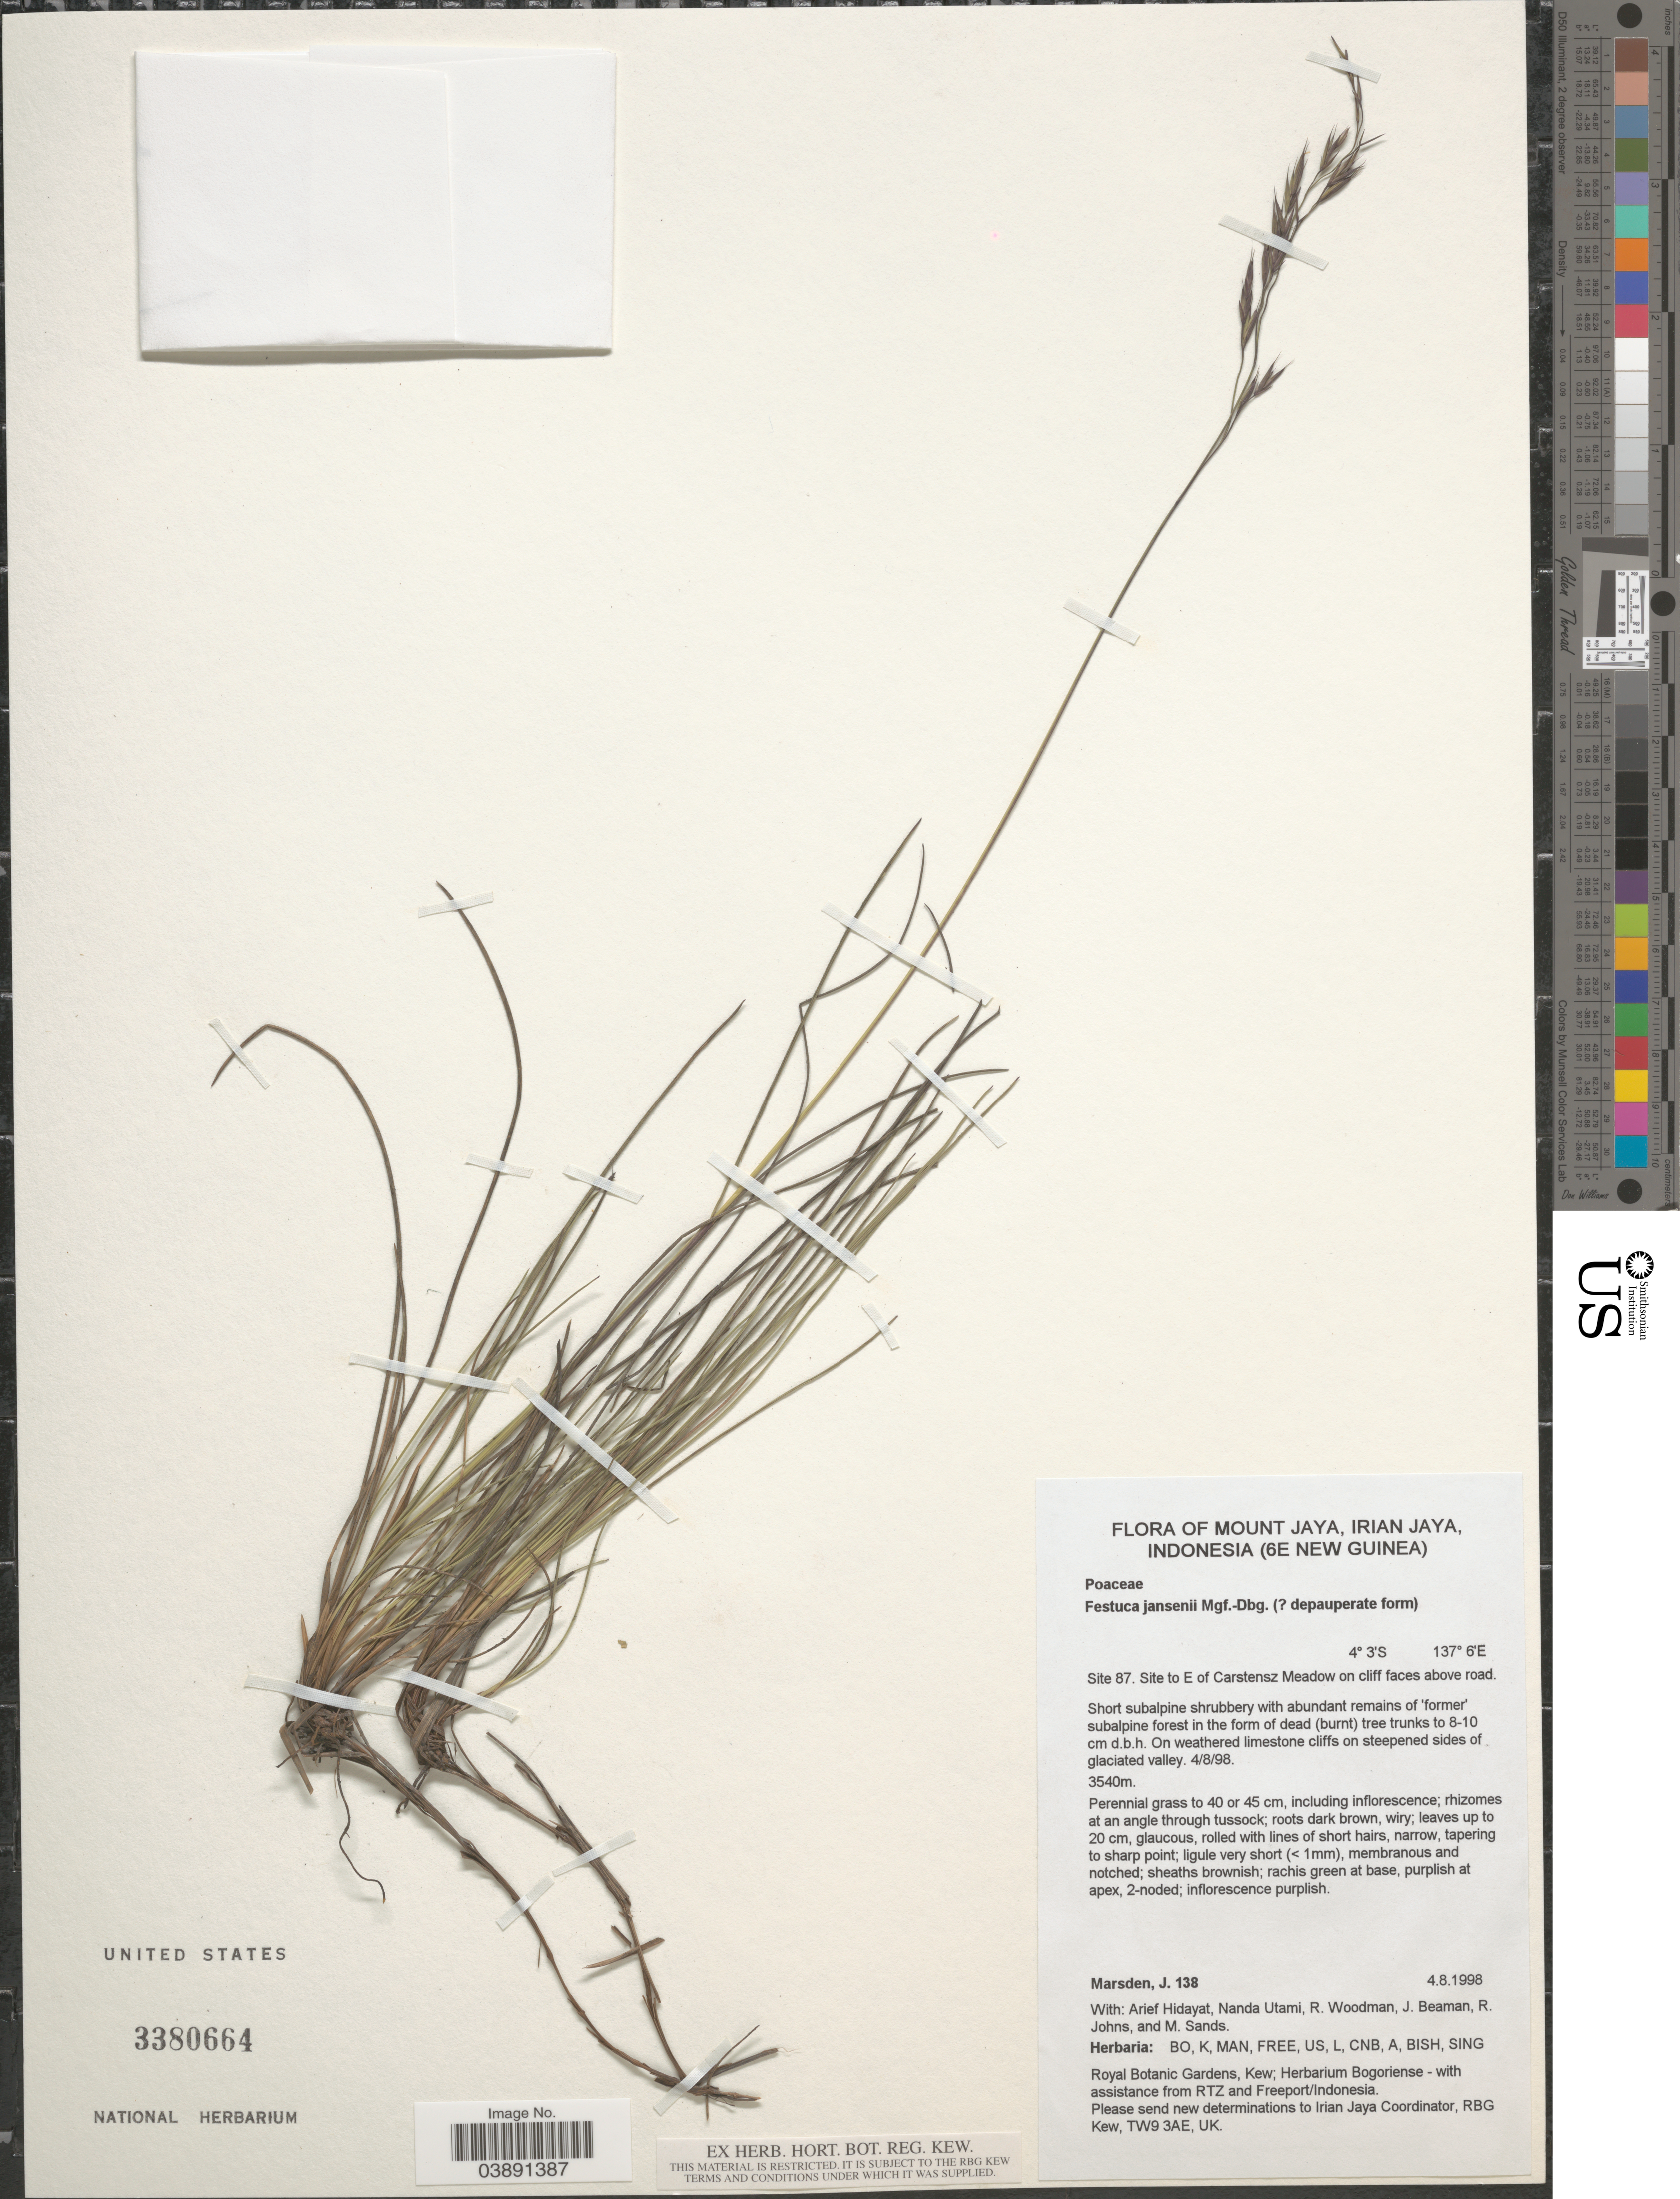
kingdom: Plantae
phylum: Tracheophyta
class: Liliopsida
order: Poales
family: Poaceae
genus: Festuca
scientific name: Festuca jansenii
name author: Markgr.-Dann. ex P. Royen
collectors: J. Marsden, A. Hidayat, N. Utami & R. Woodman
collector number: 138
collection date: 1998-08-04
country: Indonesia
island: New Guinea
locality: Mount Jaya, Irian Jaya, (6e New Guinea). Site 87. Site to E of Carstensz Meadow on cliff faces above road.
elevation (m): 3540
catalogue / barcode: US 3380664